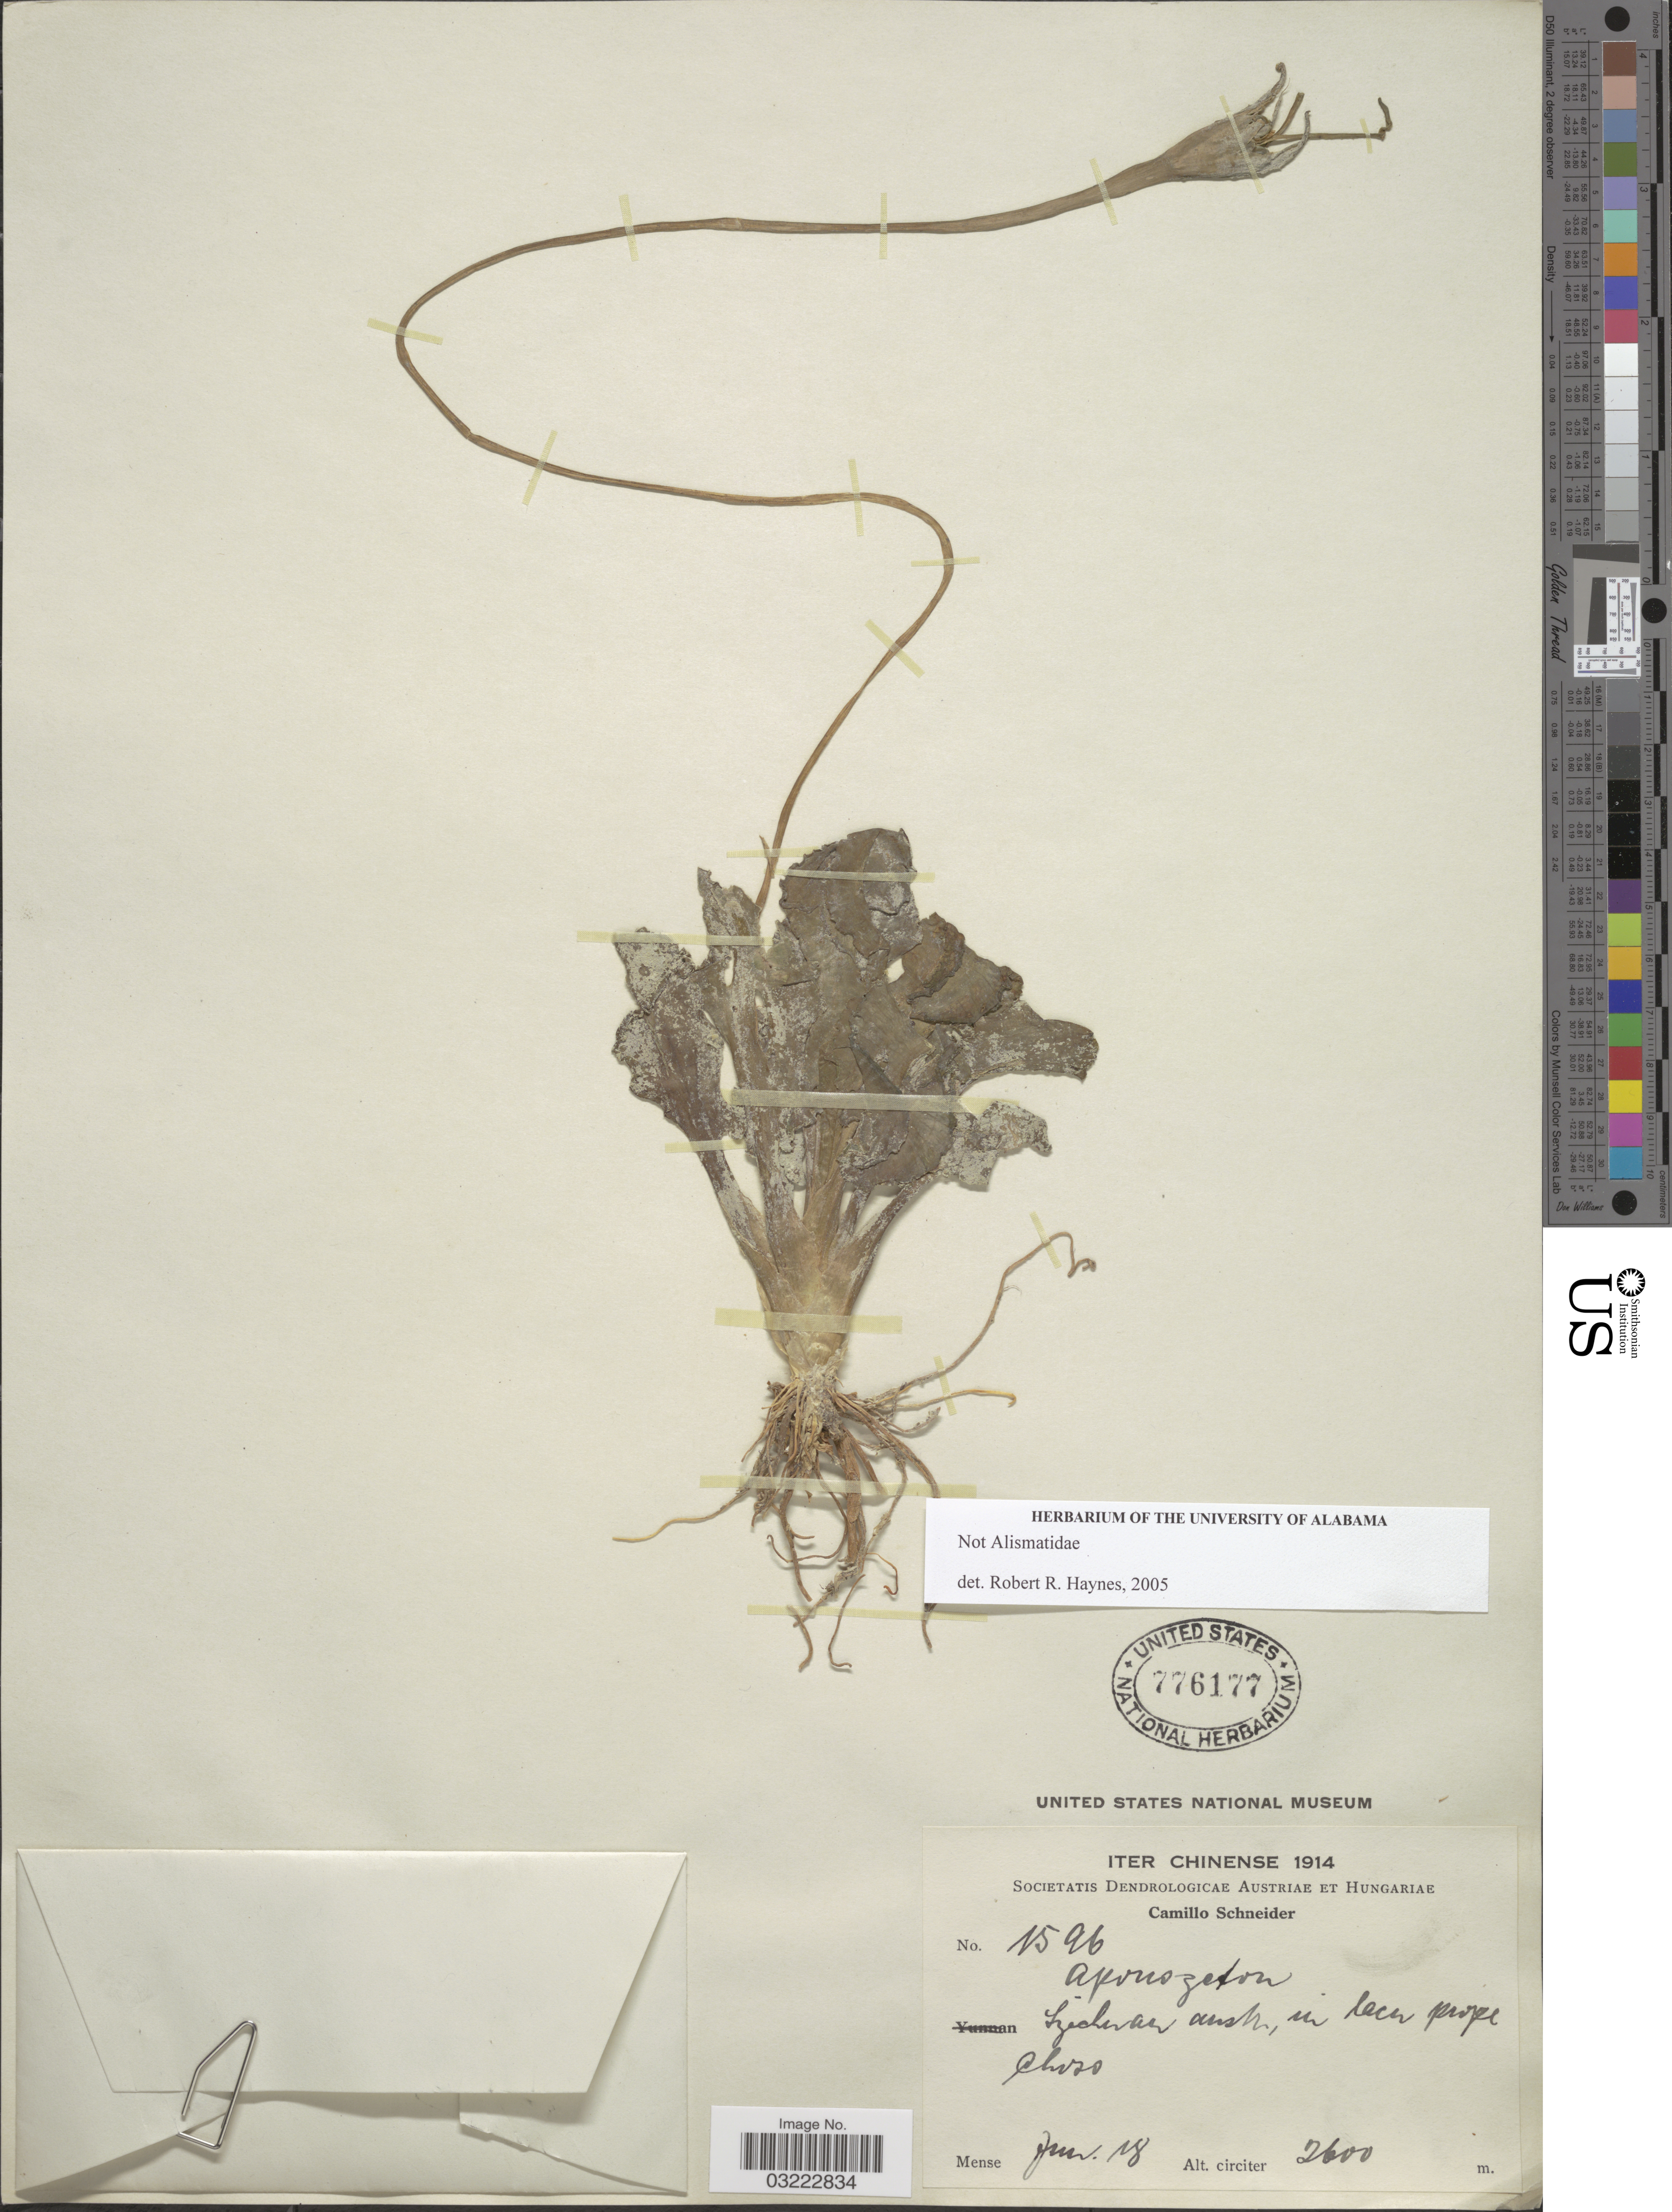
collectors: C. K. Schneider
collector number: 1596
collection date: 1914-06-18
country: China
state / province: Sichuan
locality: Szechwan austr, in lacu prope Choso.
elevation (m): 2600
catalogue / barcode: US 776177